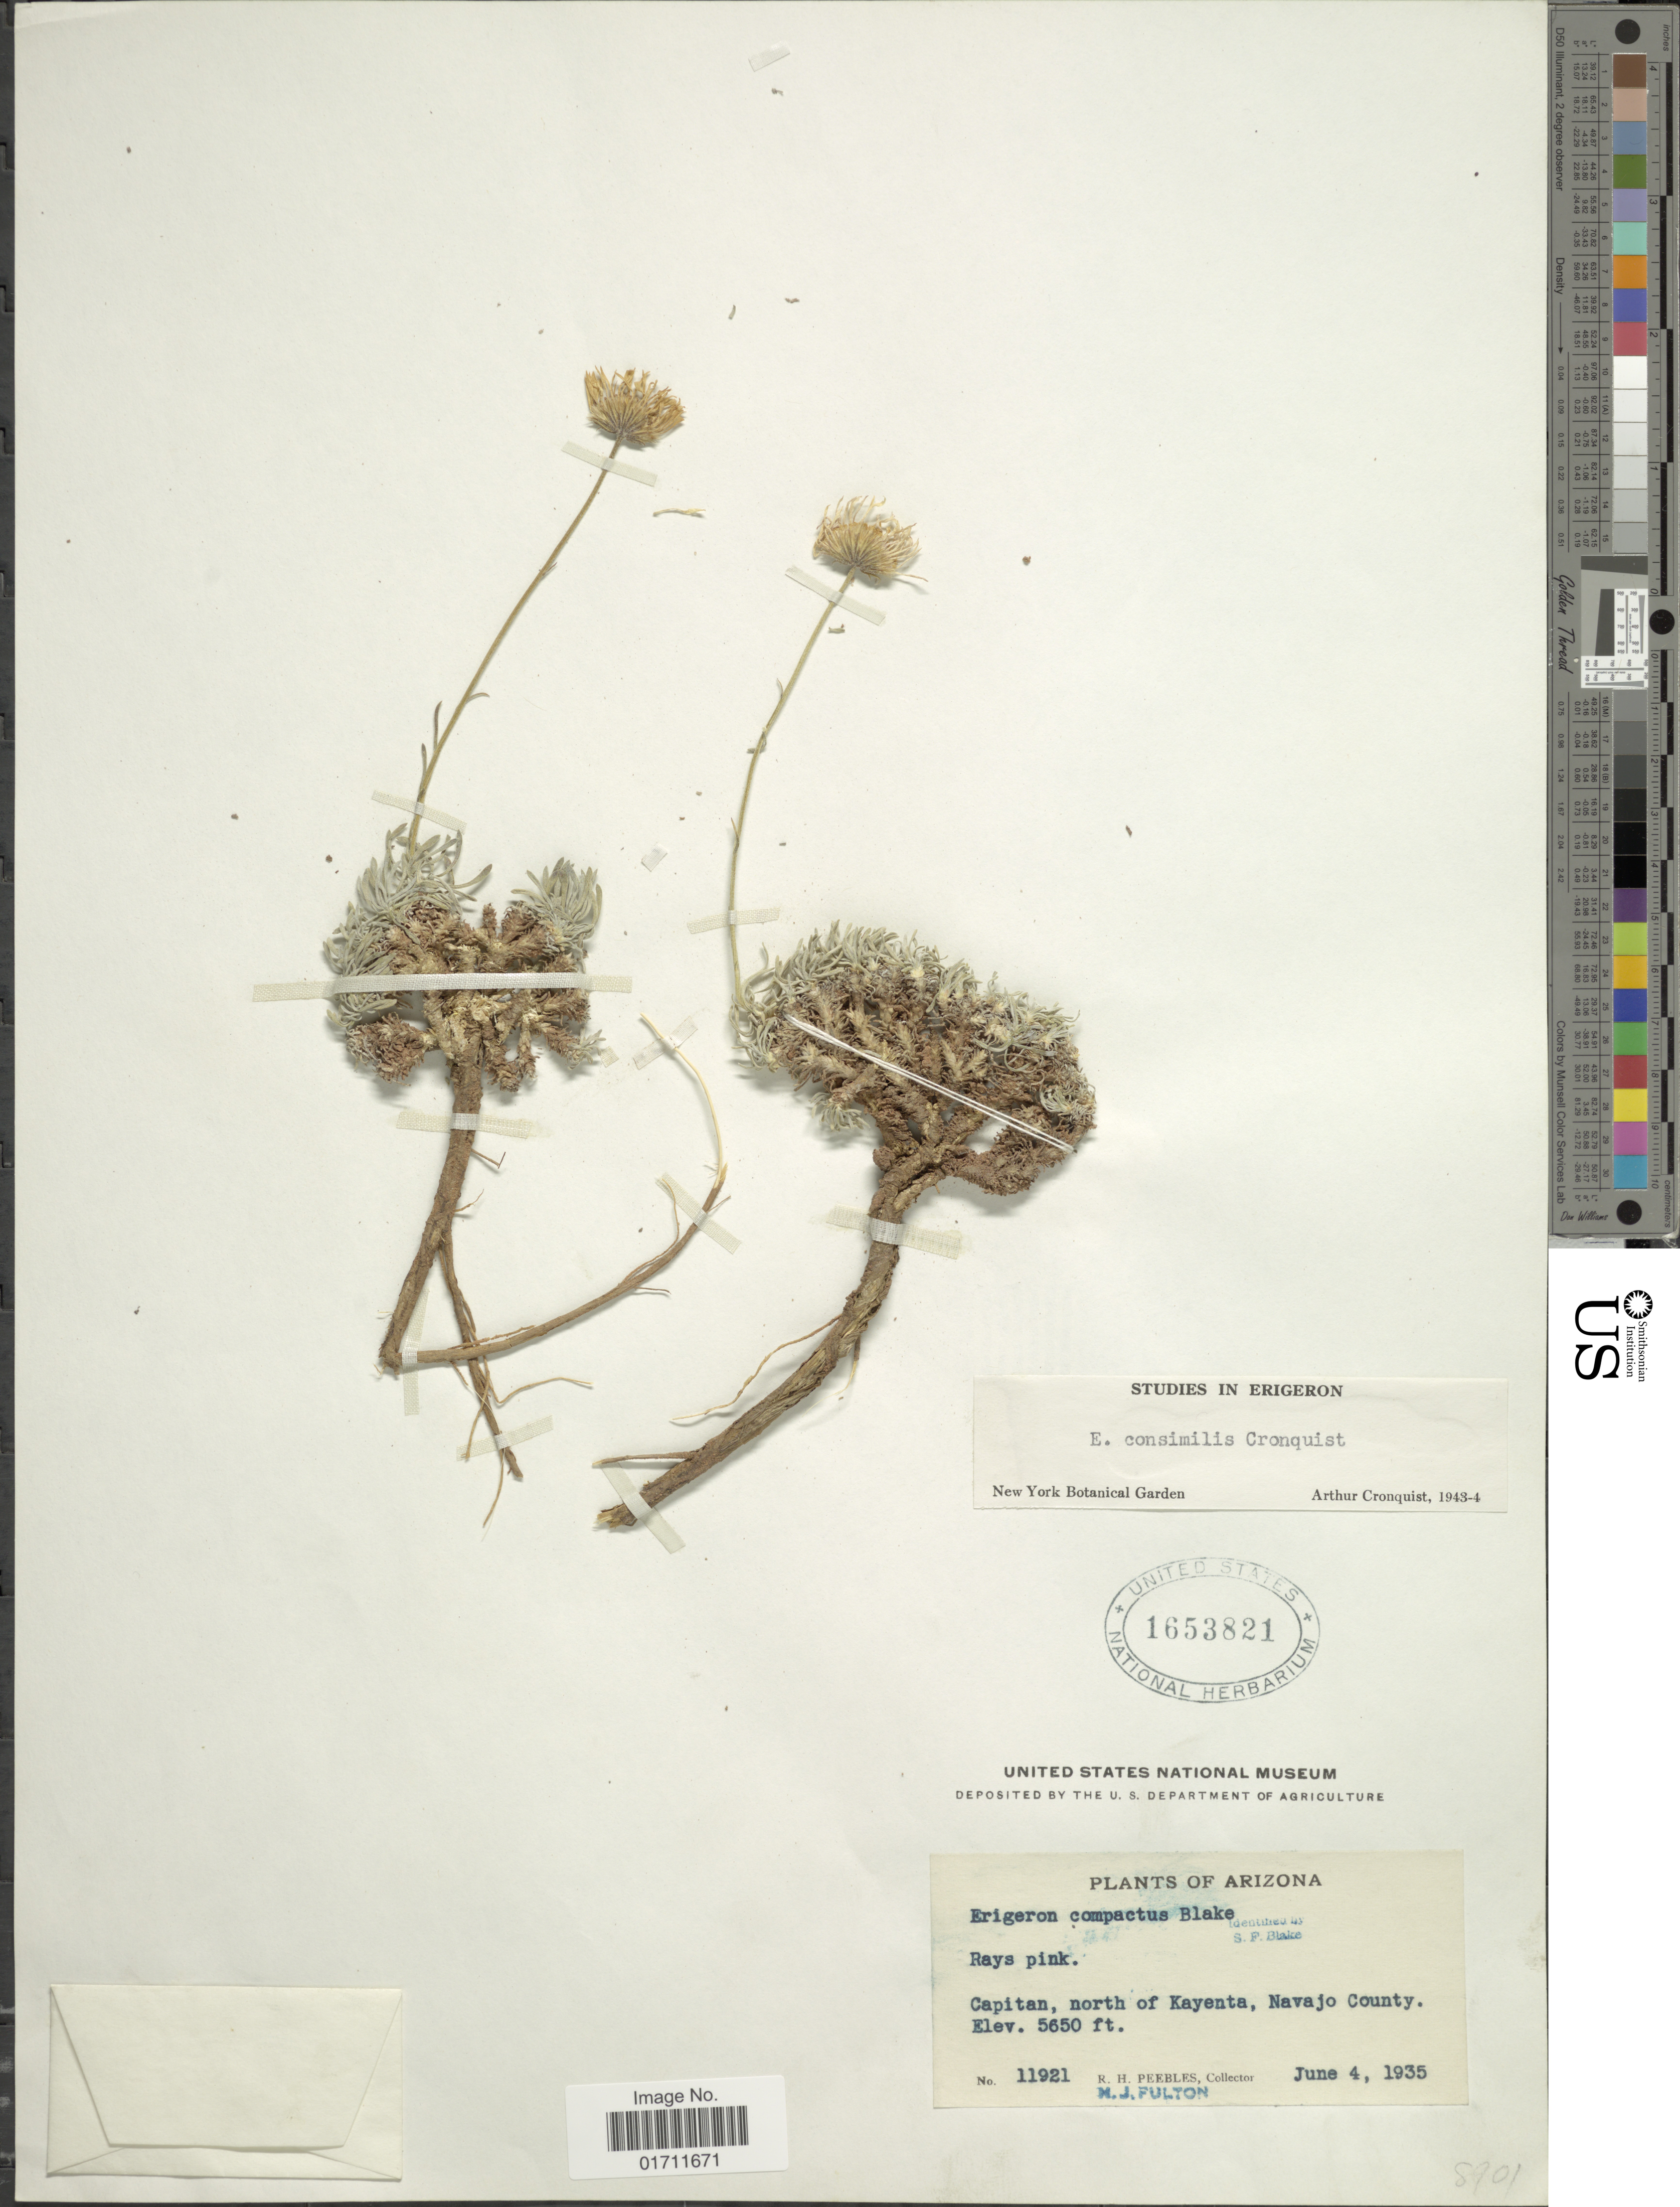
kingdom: Plantae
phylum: Tracheophyta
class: Magnoliopsida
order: Asterales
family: Asteraceae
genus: Erigeron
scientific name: Erigeron consimilis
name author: Cronq.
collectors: R. H. Peebles & M. Fulton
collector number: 11921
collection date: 1935-06-04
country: United States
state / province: Arizona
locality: Capitan, north of Kayenta, Navajo County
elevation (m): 1722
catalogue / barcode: US 1653821